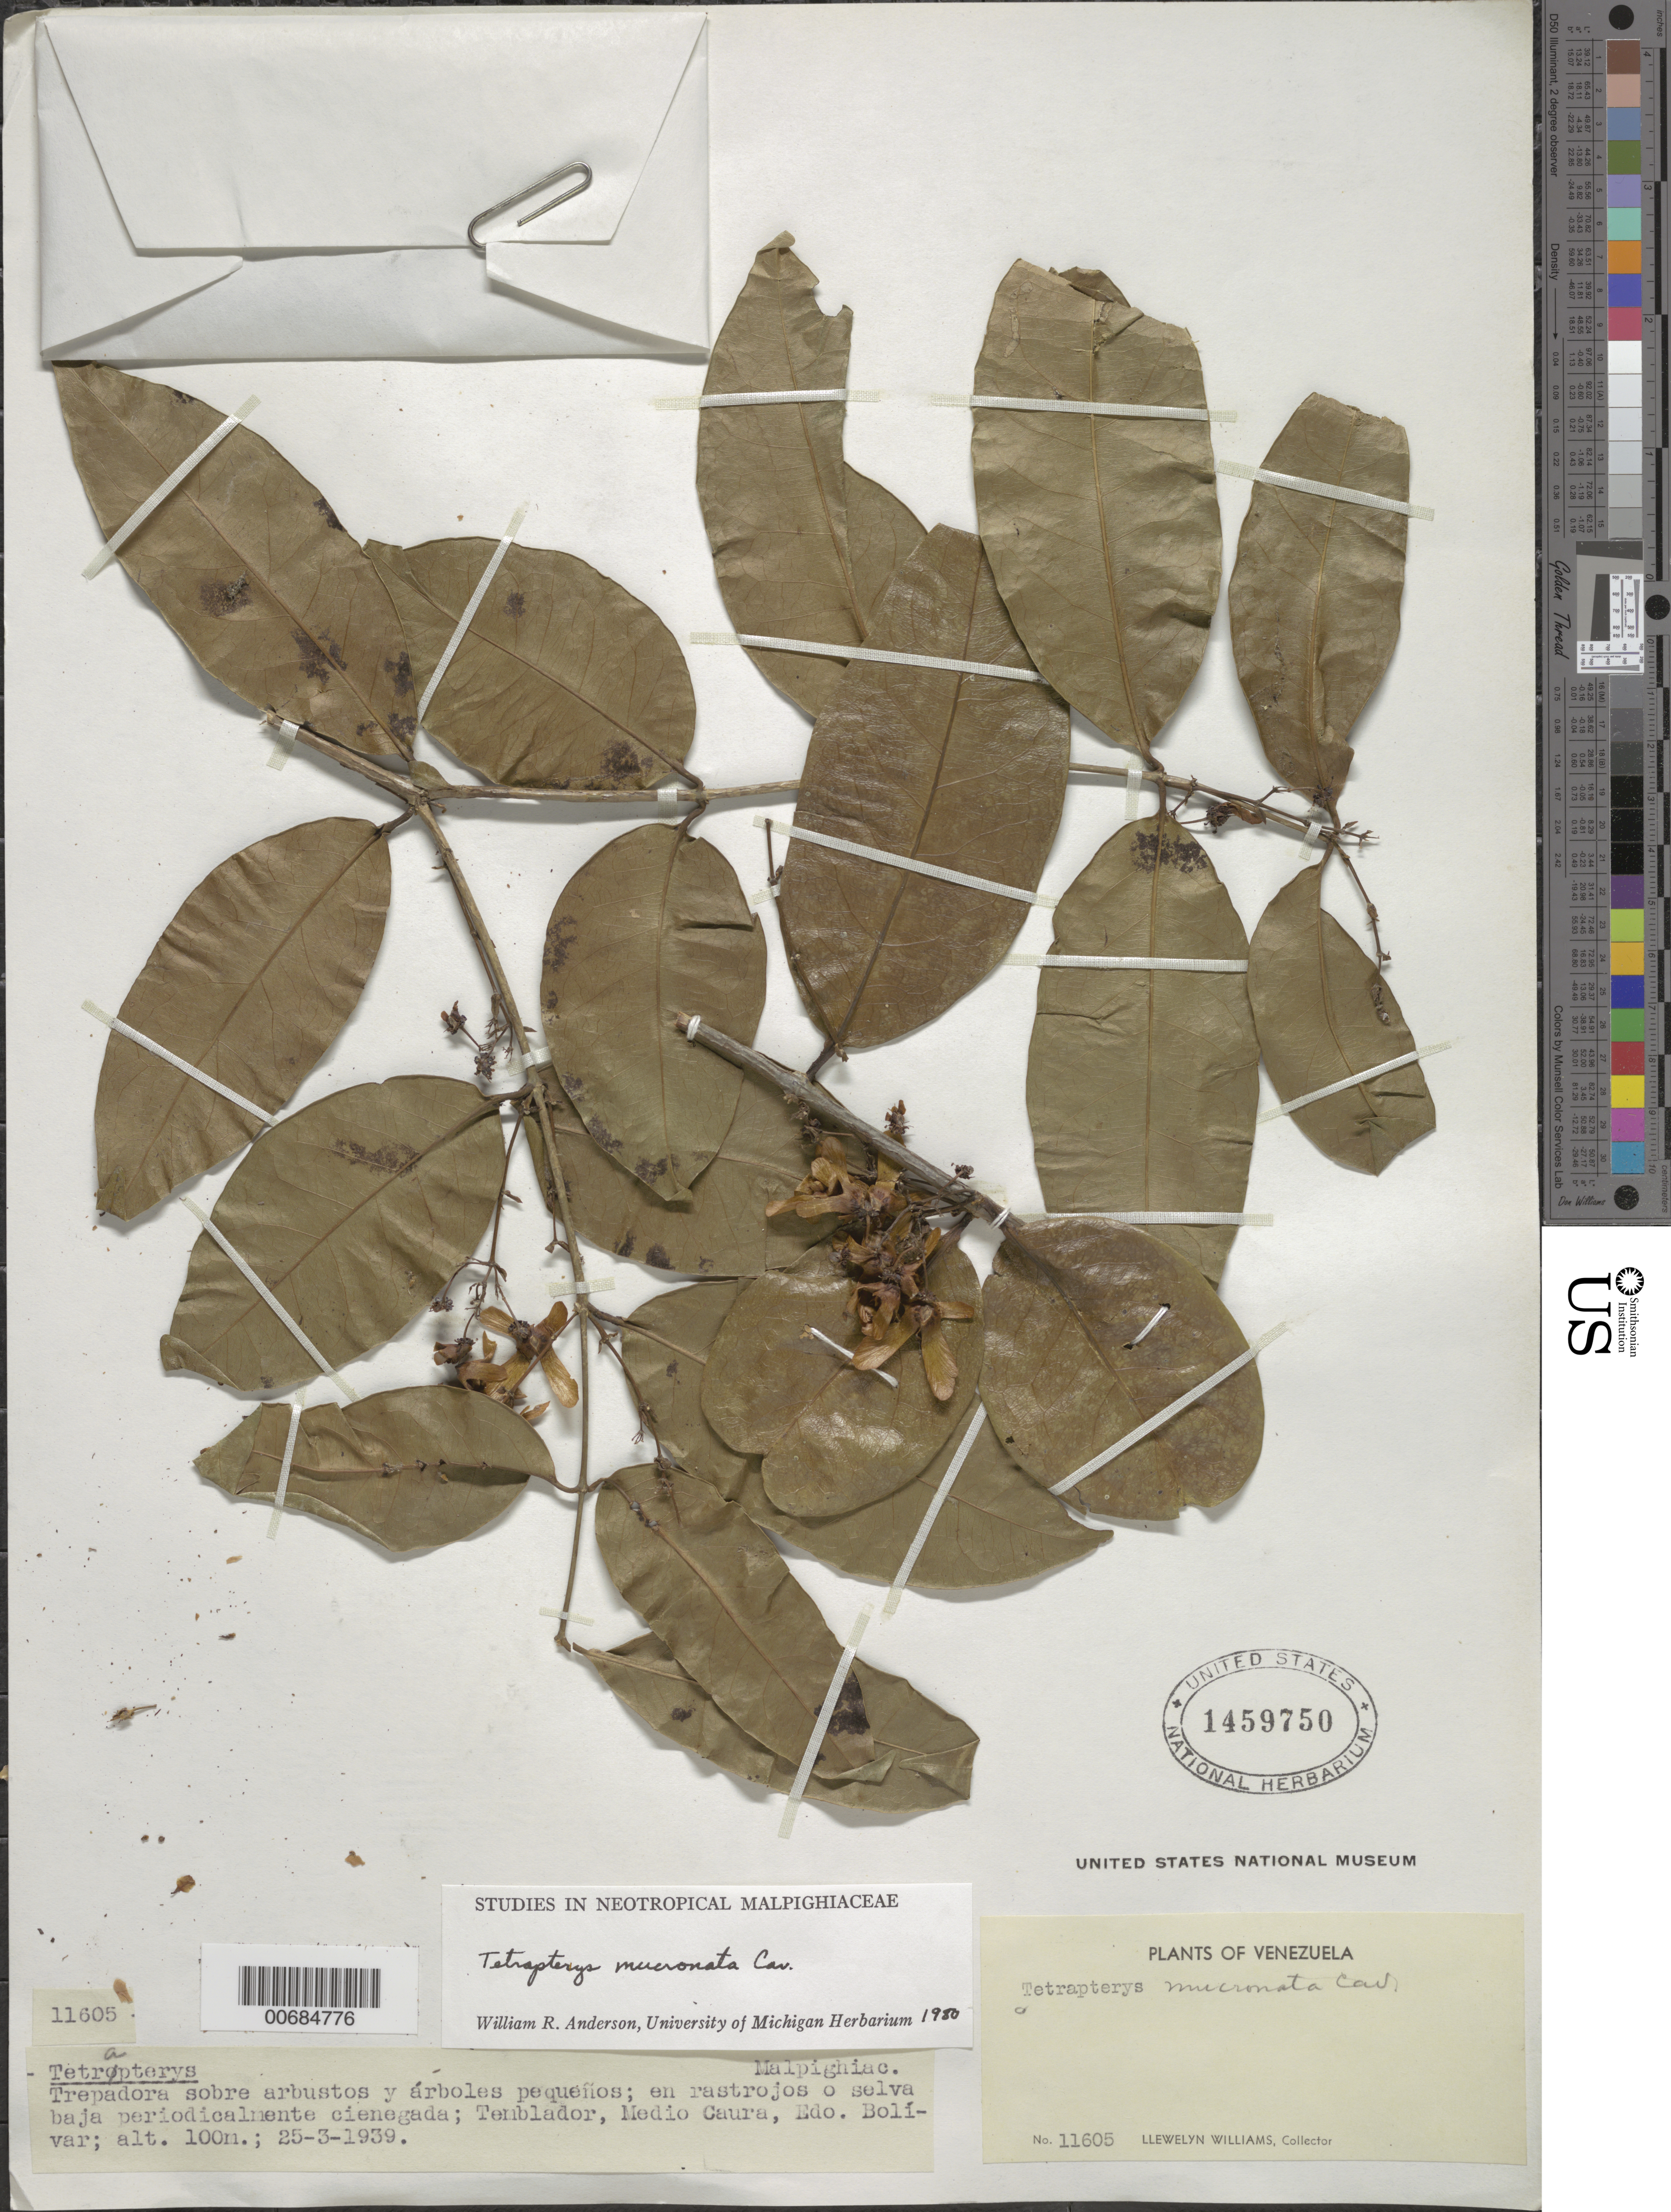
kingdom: Plantae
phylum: Tracheophyta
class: Magnoliopsida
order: Malpighiales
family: Malpighiaceae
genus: Tetrapterys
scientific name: Tetrapterys mucronata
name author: Cav.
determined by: Anderson, W. R., (MICH), University of Michigan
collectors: Ll. Williams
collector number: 11605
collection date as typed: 25-Mar-39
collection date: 1939-03-25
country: Venezuela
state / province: Bolívar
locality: Temblador, Medio Caura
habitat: Rastrojos o selva baja periodicalmente cienegada; sobre arbustos y arboles pequenos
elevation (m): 100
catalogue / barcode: US 1459750